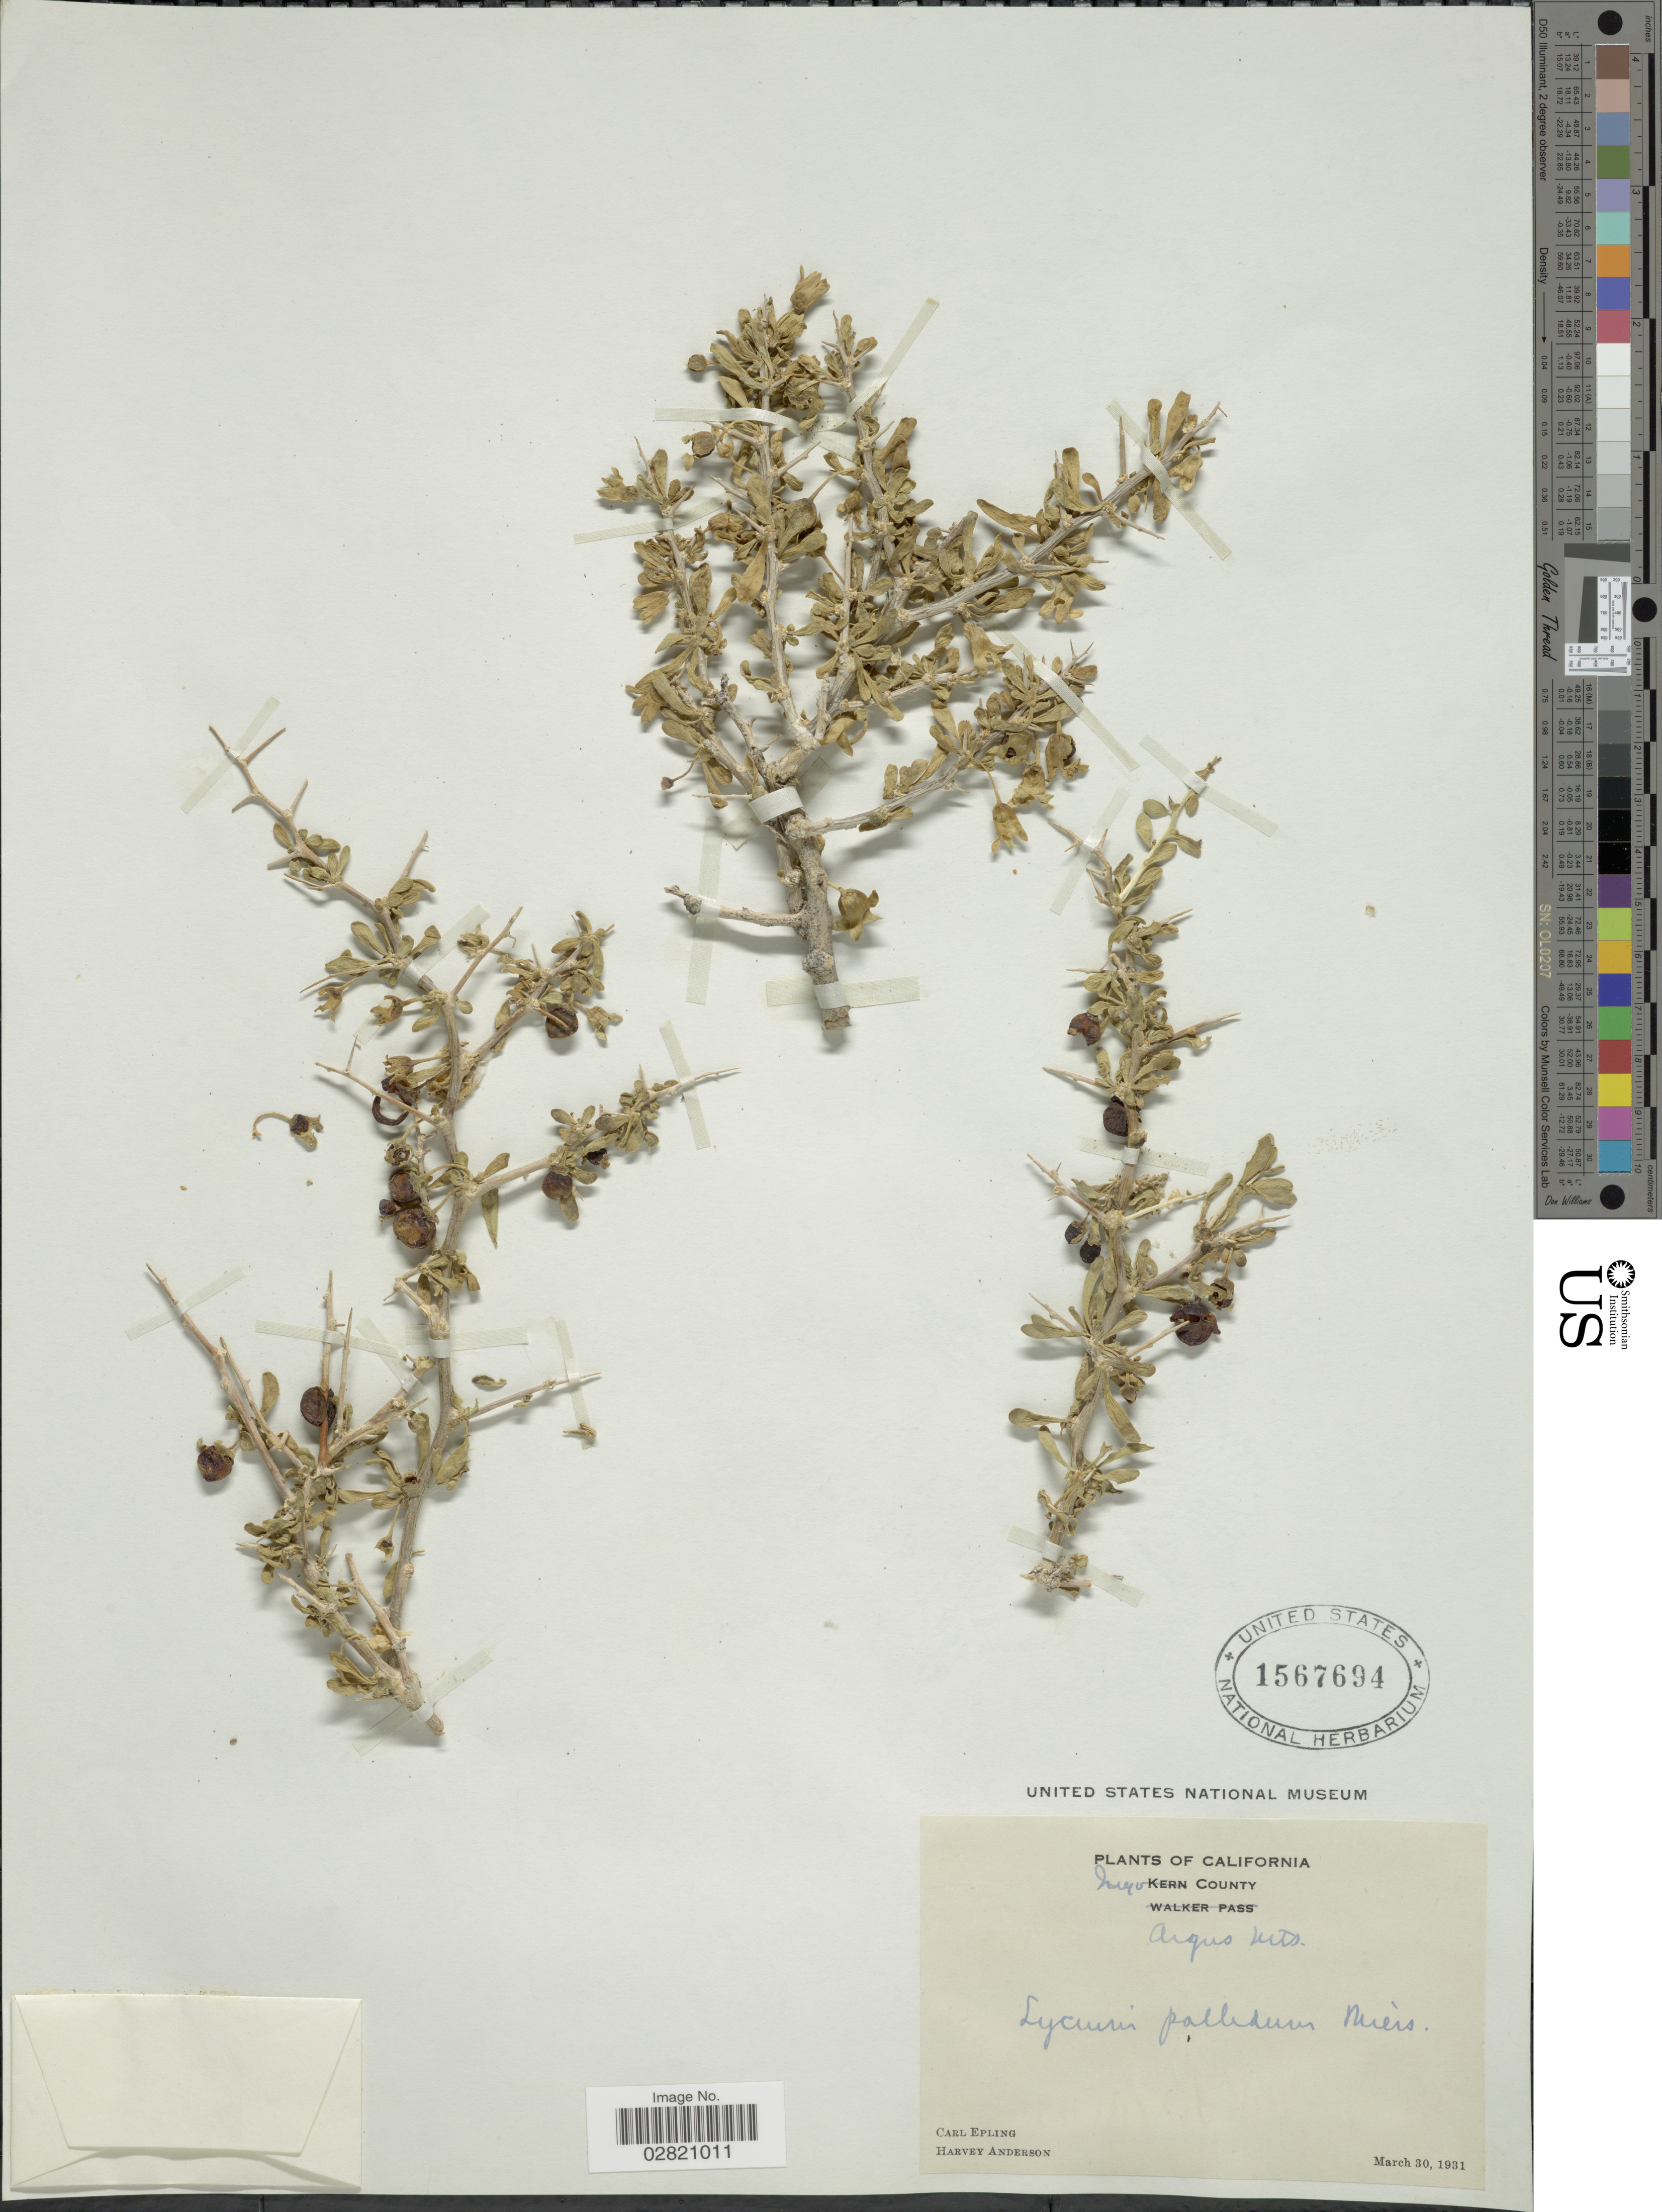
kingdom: Plantae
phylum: Tracheophyta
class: Magnoliopsida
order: Solanales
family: Solanaceae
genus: Lycium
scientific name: Lycium pallidum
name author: Miers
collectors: C. C. Epling & H. Anderson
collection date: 1931-03-30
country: United States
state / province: California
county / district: Inyo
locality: Inyo County. Argus Mts.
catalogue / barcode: US 1567694